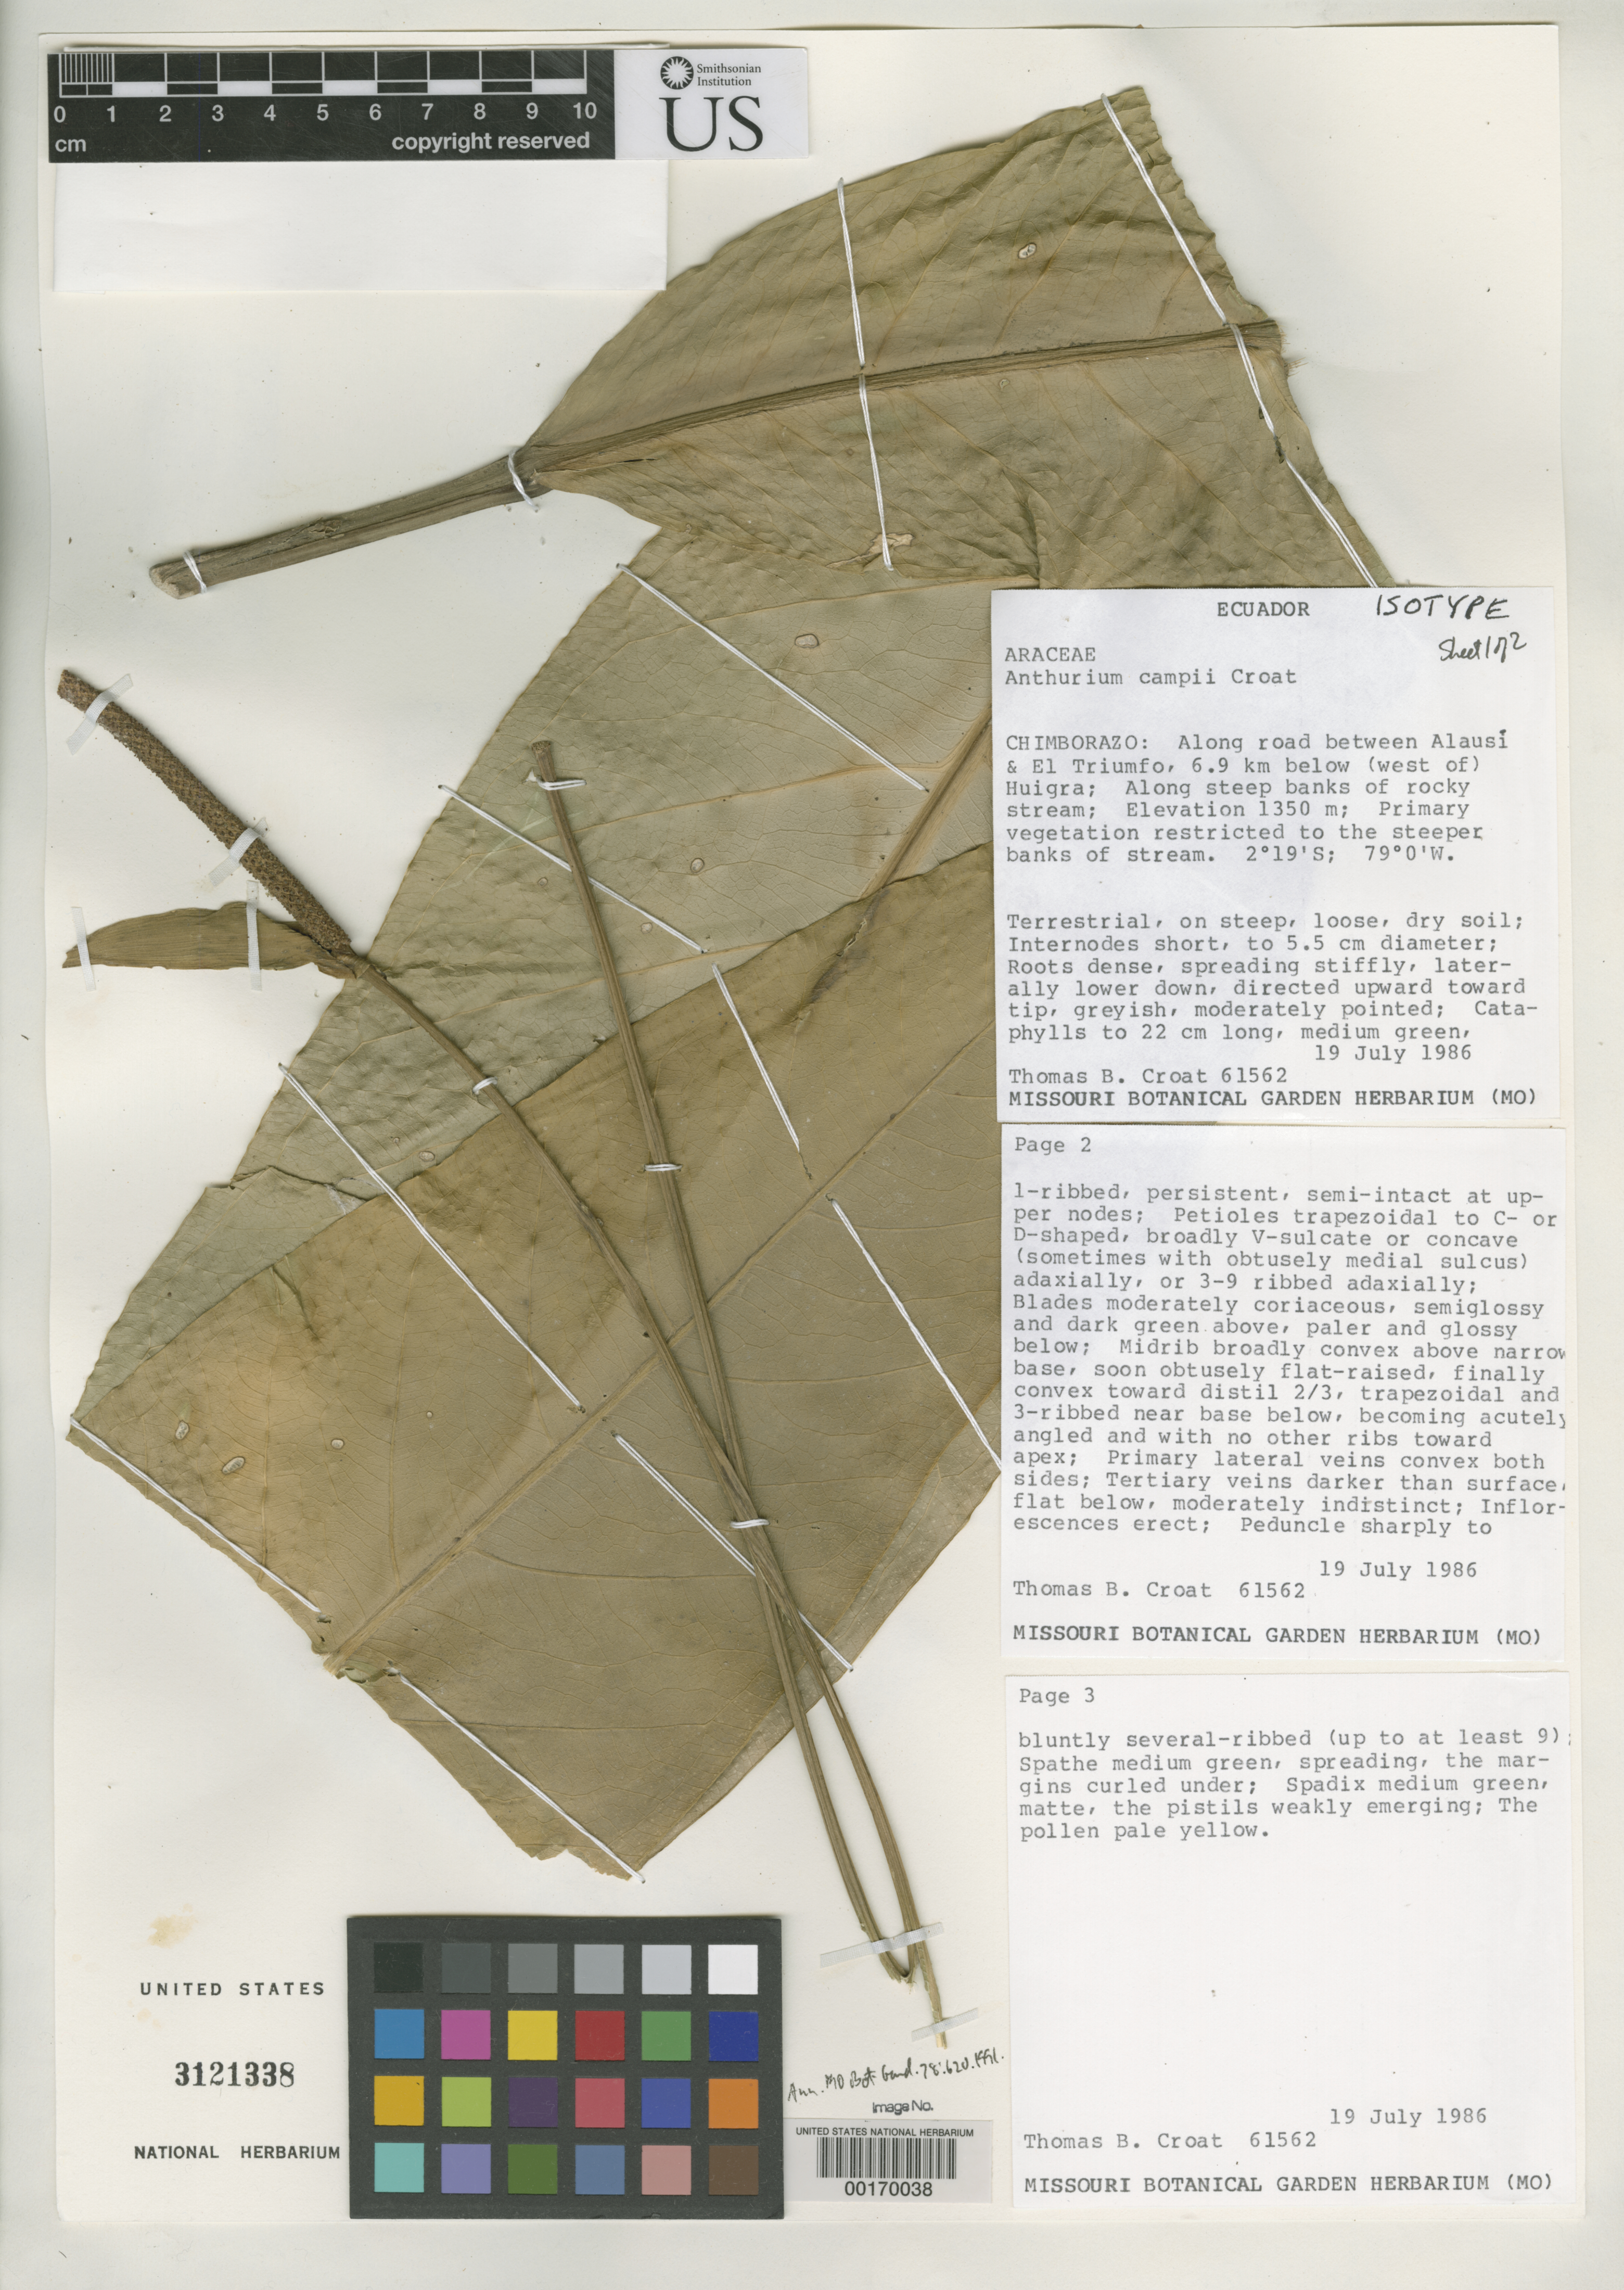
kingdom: Plantae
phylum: Tracheophyta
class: Liliopsida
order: Alismatales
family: Araceae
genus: Anthurium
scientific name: Anthurium campii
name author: Croat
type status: Isotype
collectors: T. B. Croat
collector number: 61562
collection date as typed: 19 Jul 1986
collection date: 1986-07-19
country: Ecuador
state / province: Chimborazo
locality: Along road between Alausi and El Triumfo, 6.9km below ( W of ) Huigra.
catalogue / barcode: US 3121338